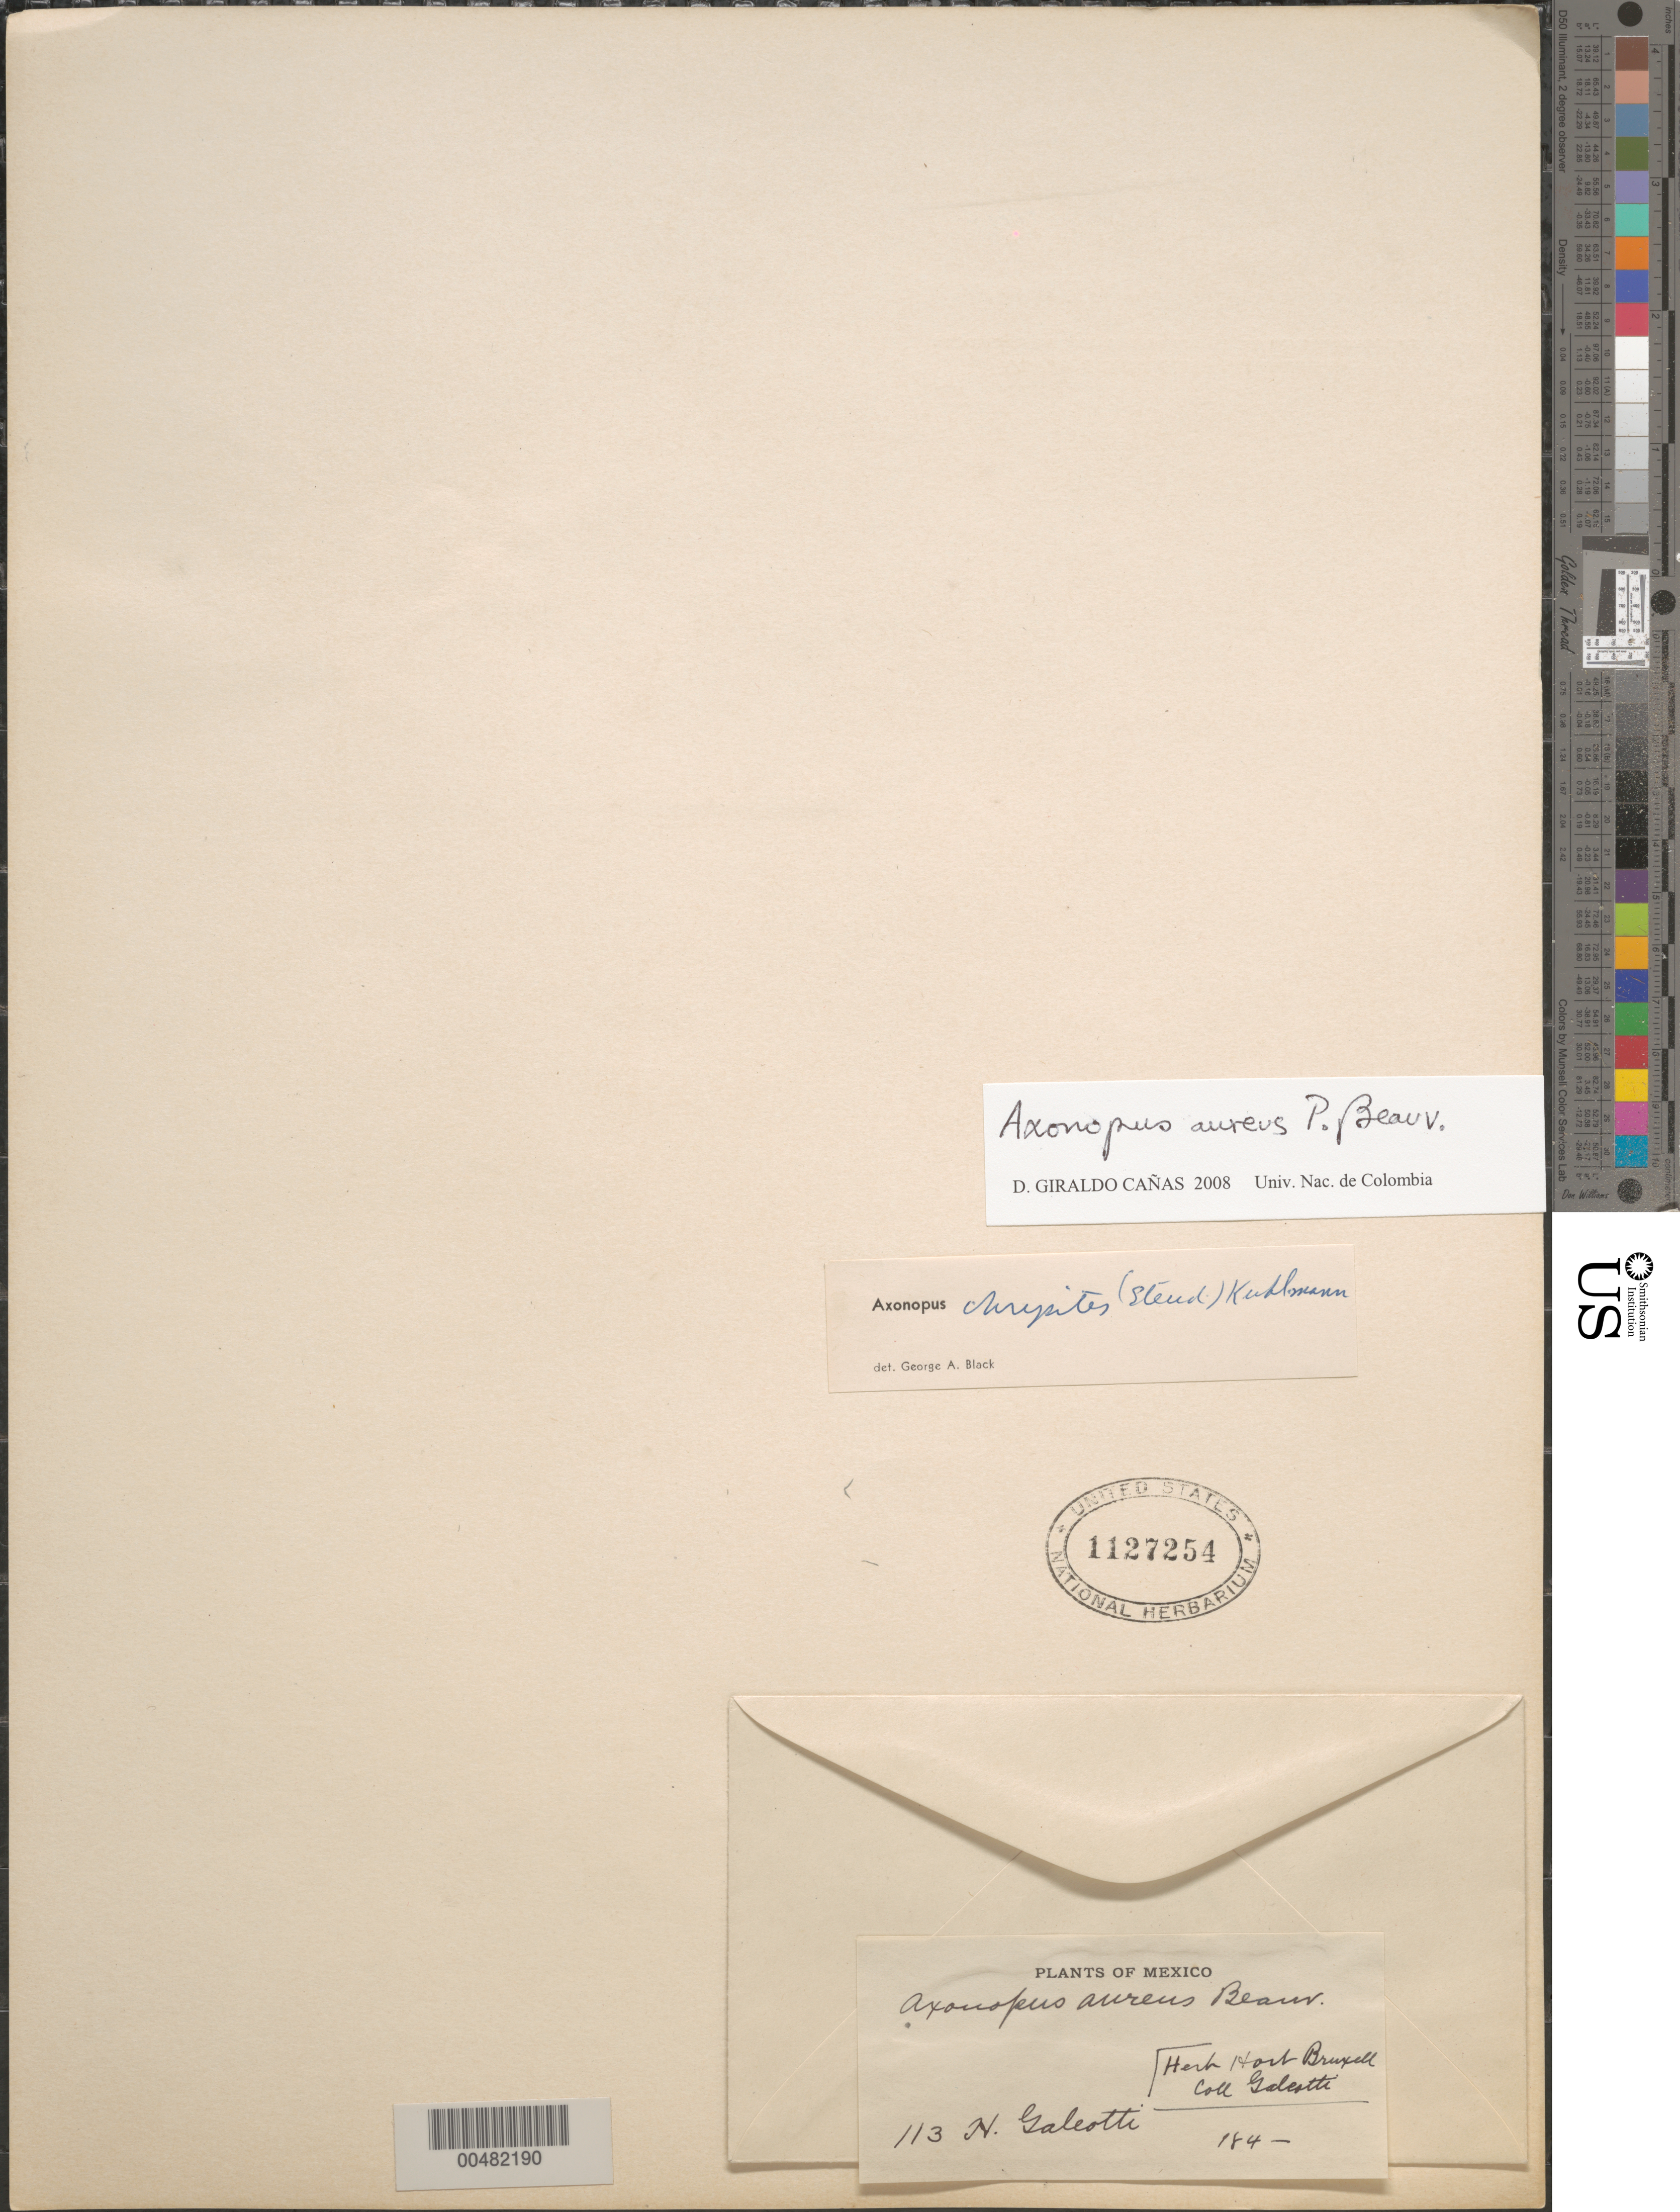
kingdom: Plantae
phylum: Tracheophyta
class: Liliopsida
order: Poales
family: Poaceae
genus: Axonopus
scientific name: Axonopus aureus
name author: P. Beauv.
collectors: H. G. Galeotti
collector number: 113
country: Mexico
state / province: Durango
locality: San Ramon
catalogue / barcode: US 1127254